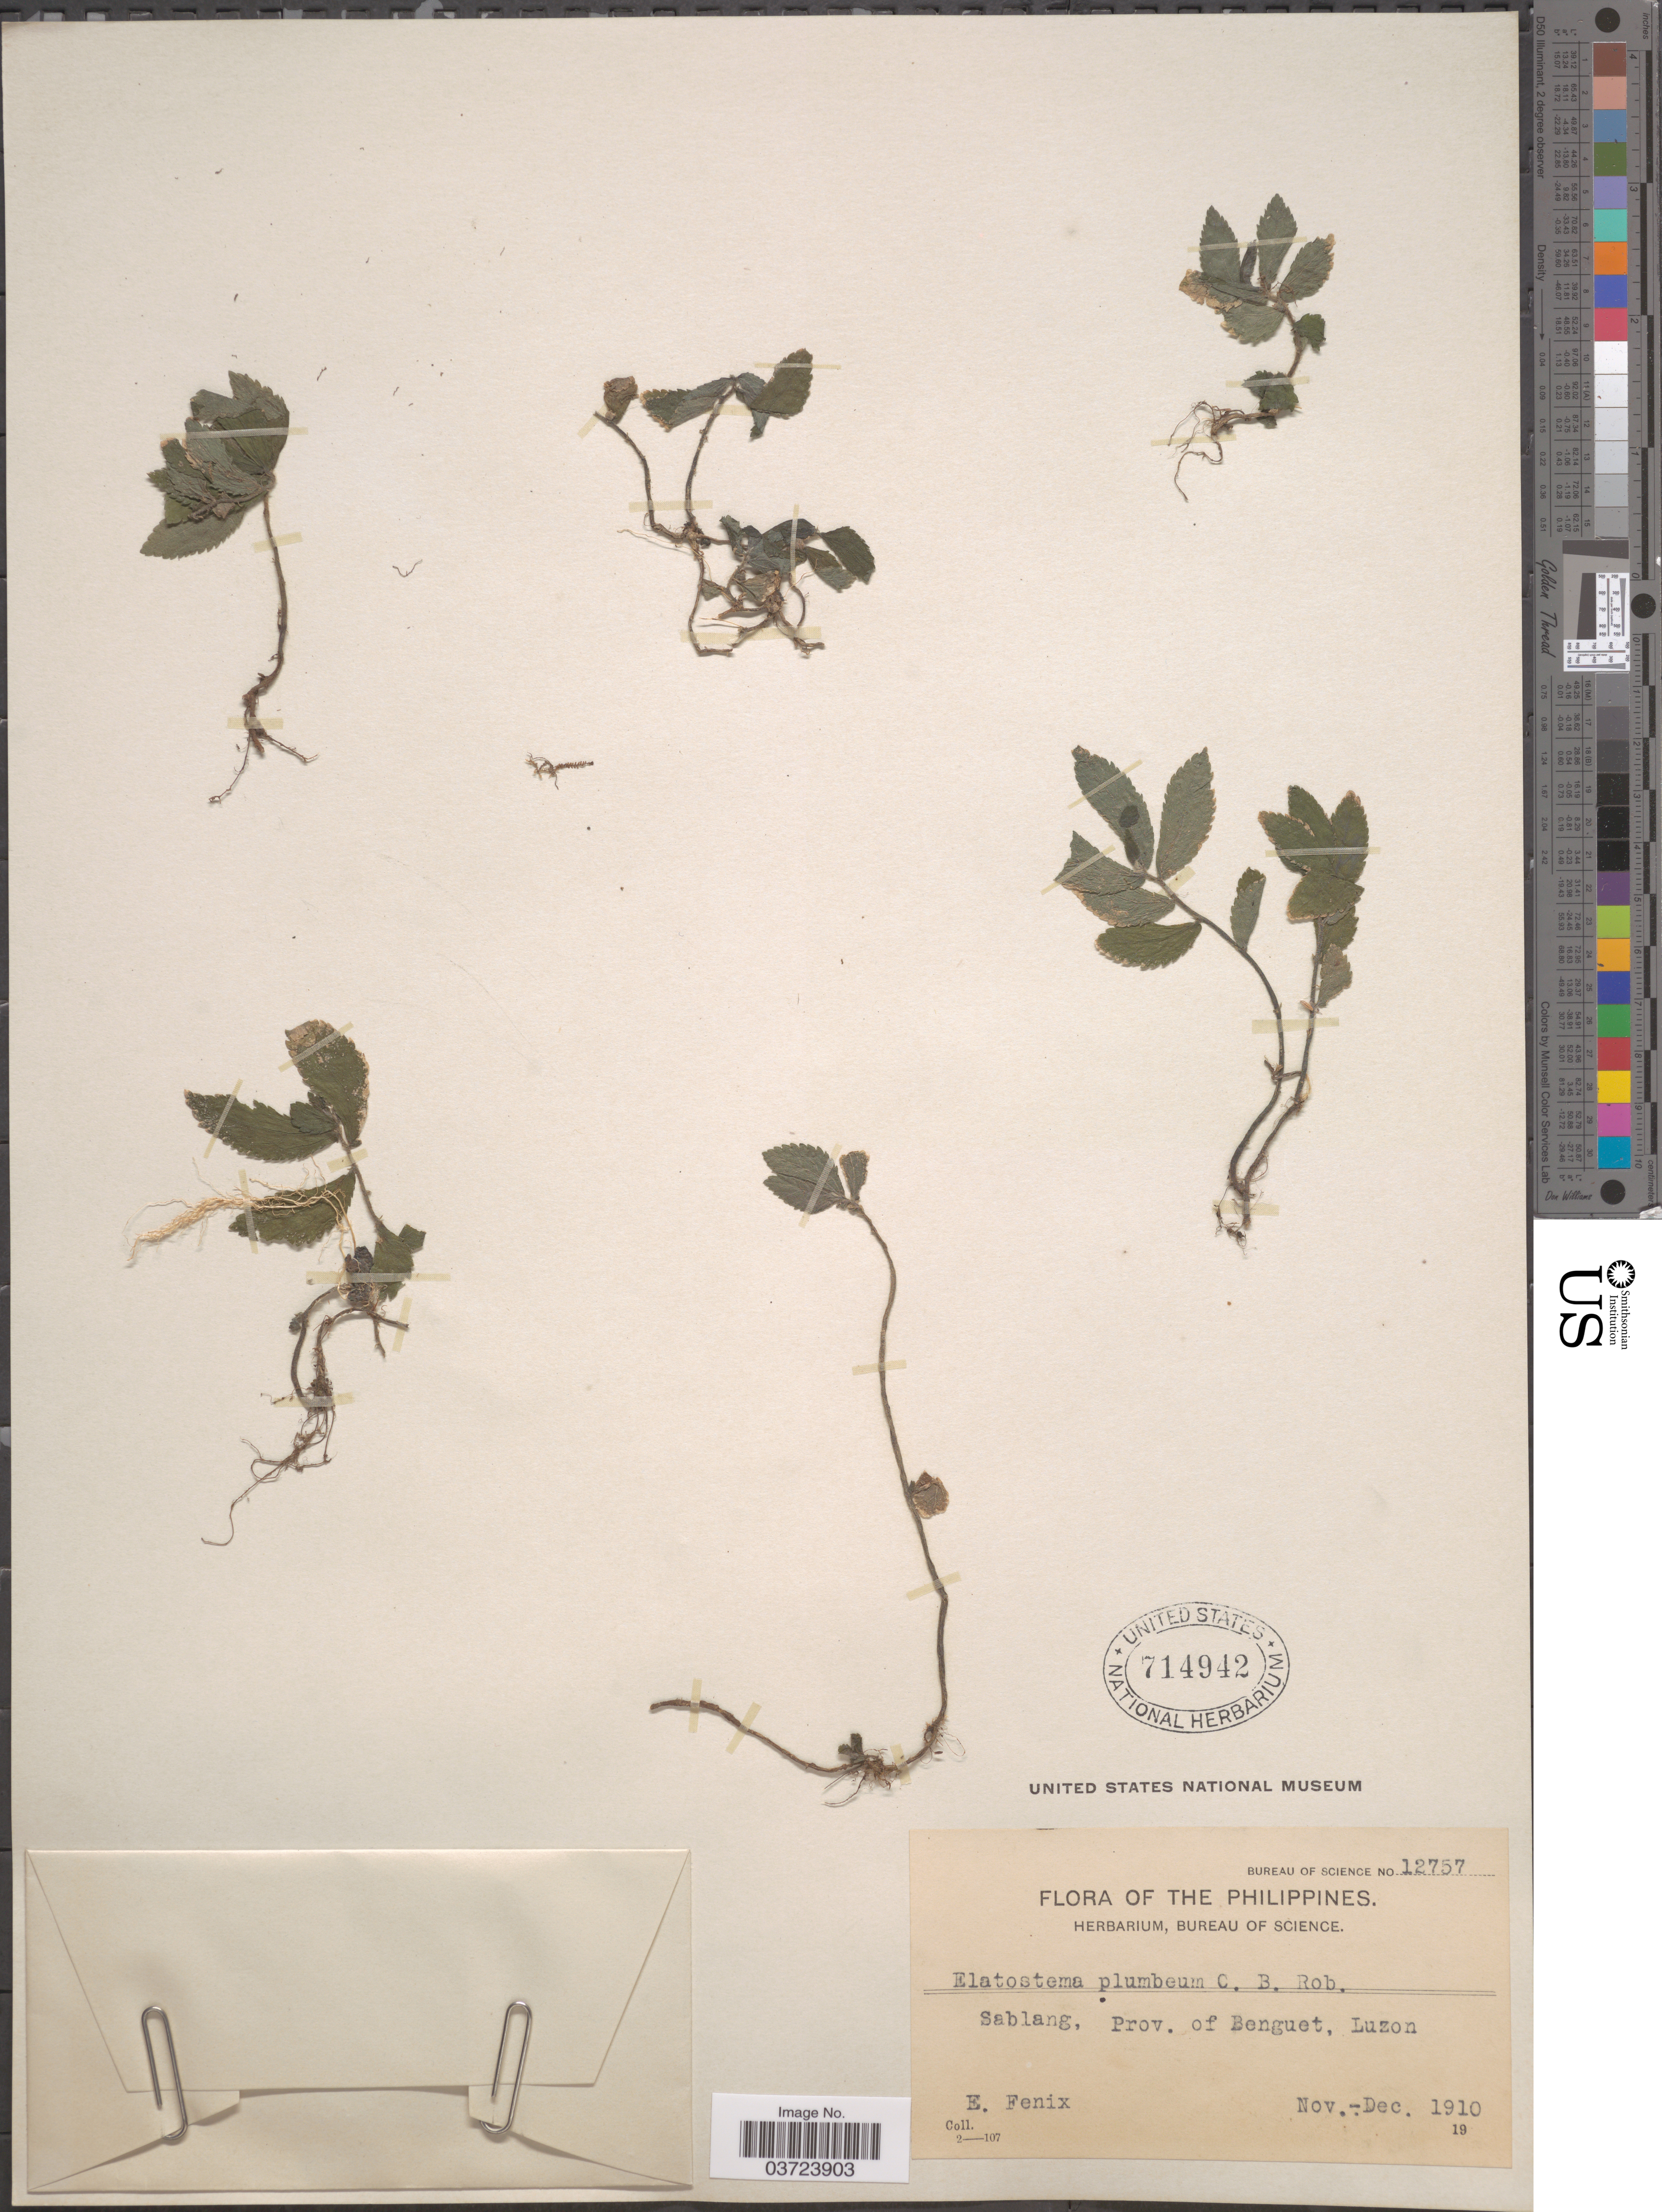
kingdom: Plantae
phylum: Tracheophyta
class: Magnoliopsida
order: Rosales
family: Urticaceae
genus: Elatostema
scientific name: Elatostema plumbeum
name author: C.B. Rob.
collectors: E. Fenix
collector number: Bureau of Science 12757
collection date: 1910-11/1910-12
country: Philippines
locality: Sablang, Prov. of Benguet, Luzon.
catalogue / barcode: US 714942